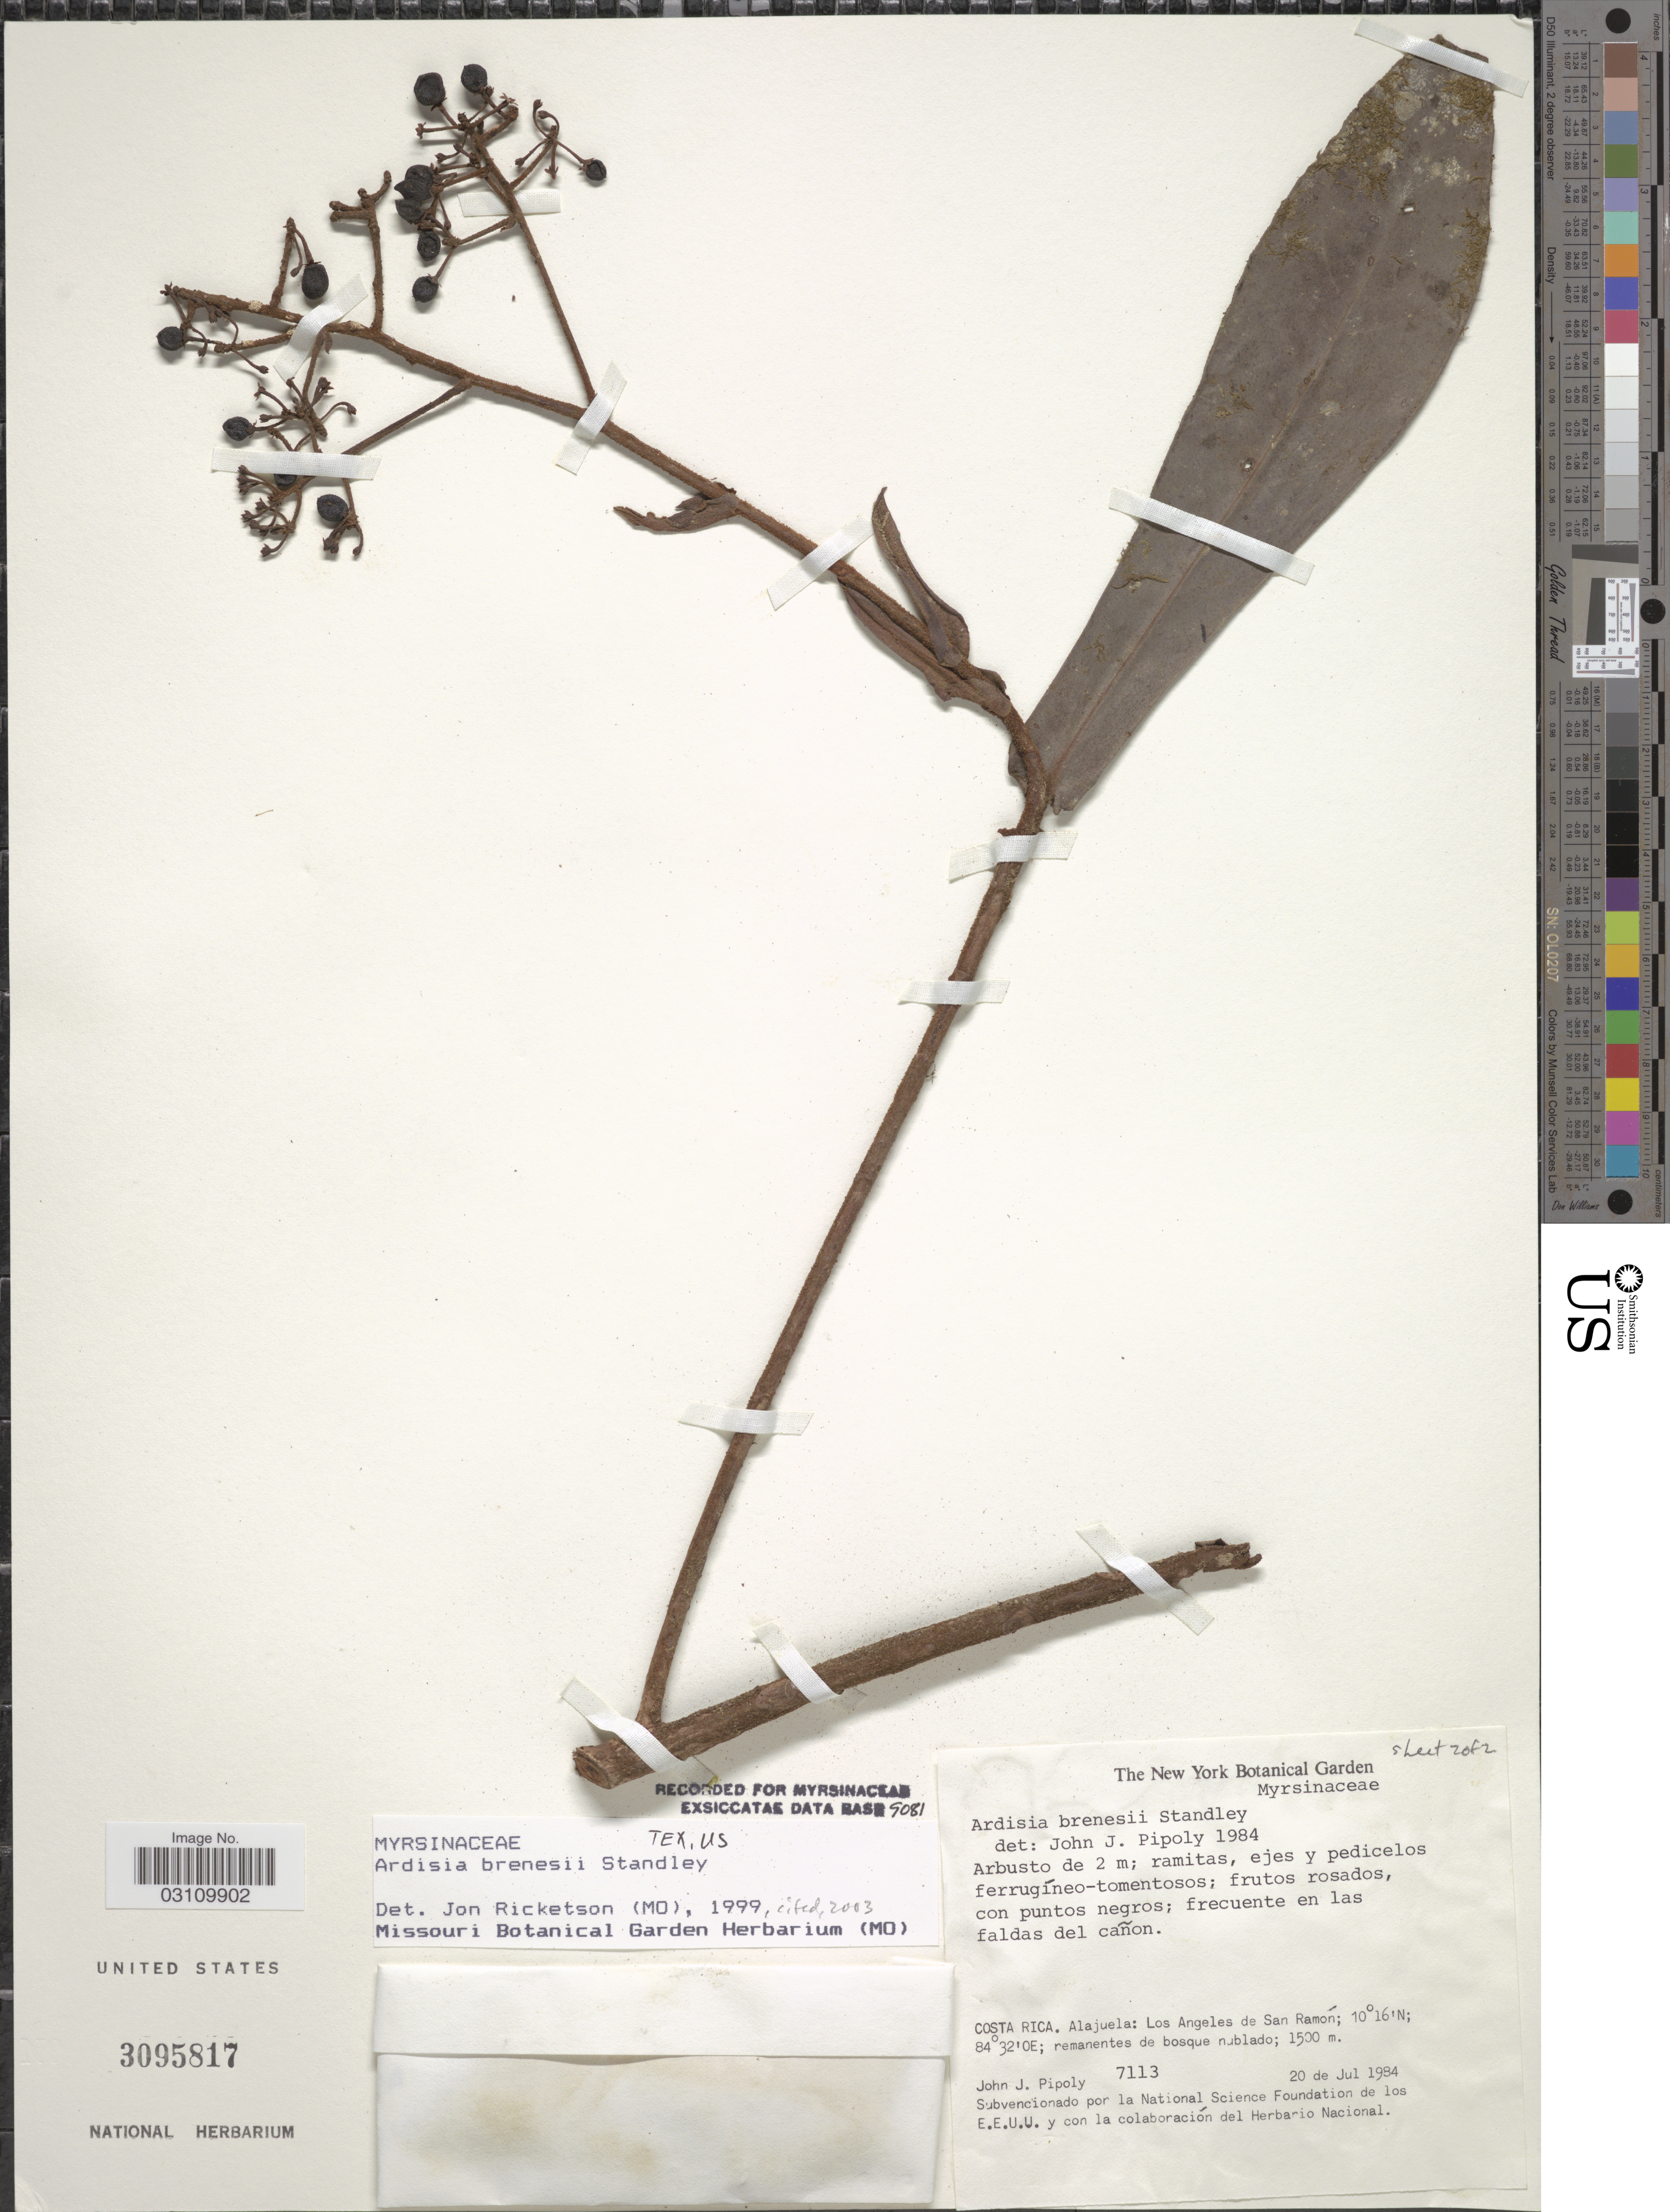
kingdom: Plantae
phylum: Tracheophyta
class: Magnoliopsida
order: Ericales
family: Primulaceae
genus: Ardisia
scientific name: Ardisia brenesii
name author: Standl.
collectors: J. J. Pipoly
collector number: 7113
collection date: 1984-07-20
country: Costa Rica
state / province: Alajuela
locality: Los Angeles de San Ramón.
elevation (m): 1500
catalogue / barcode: US 3095817